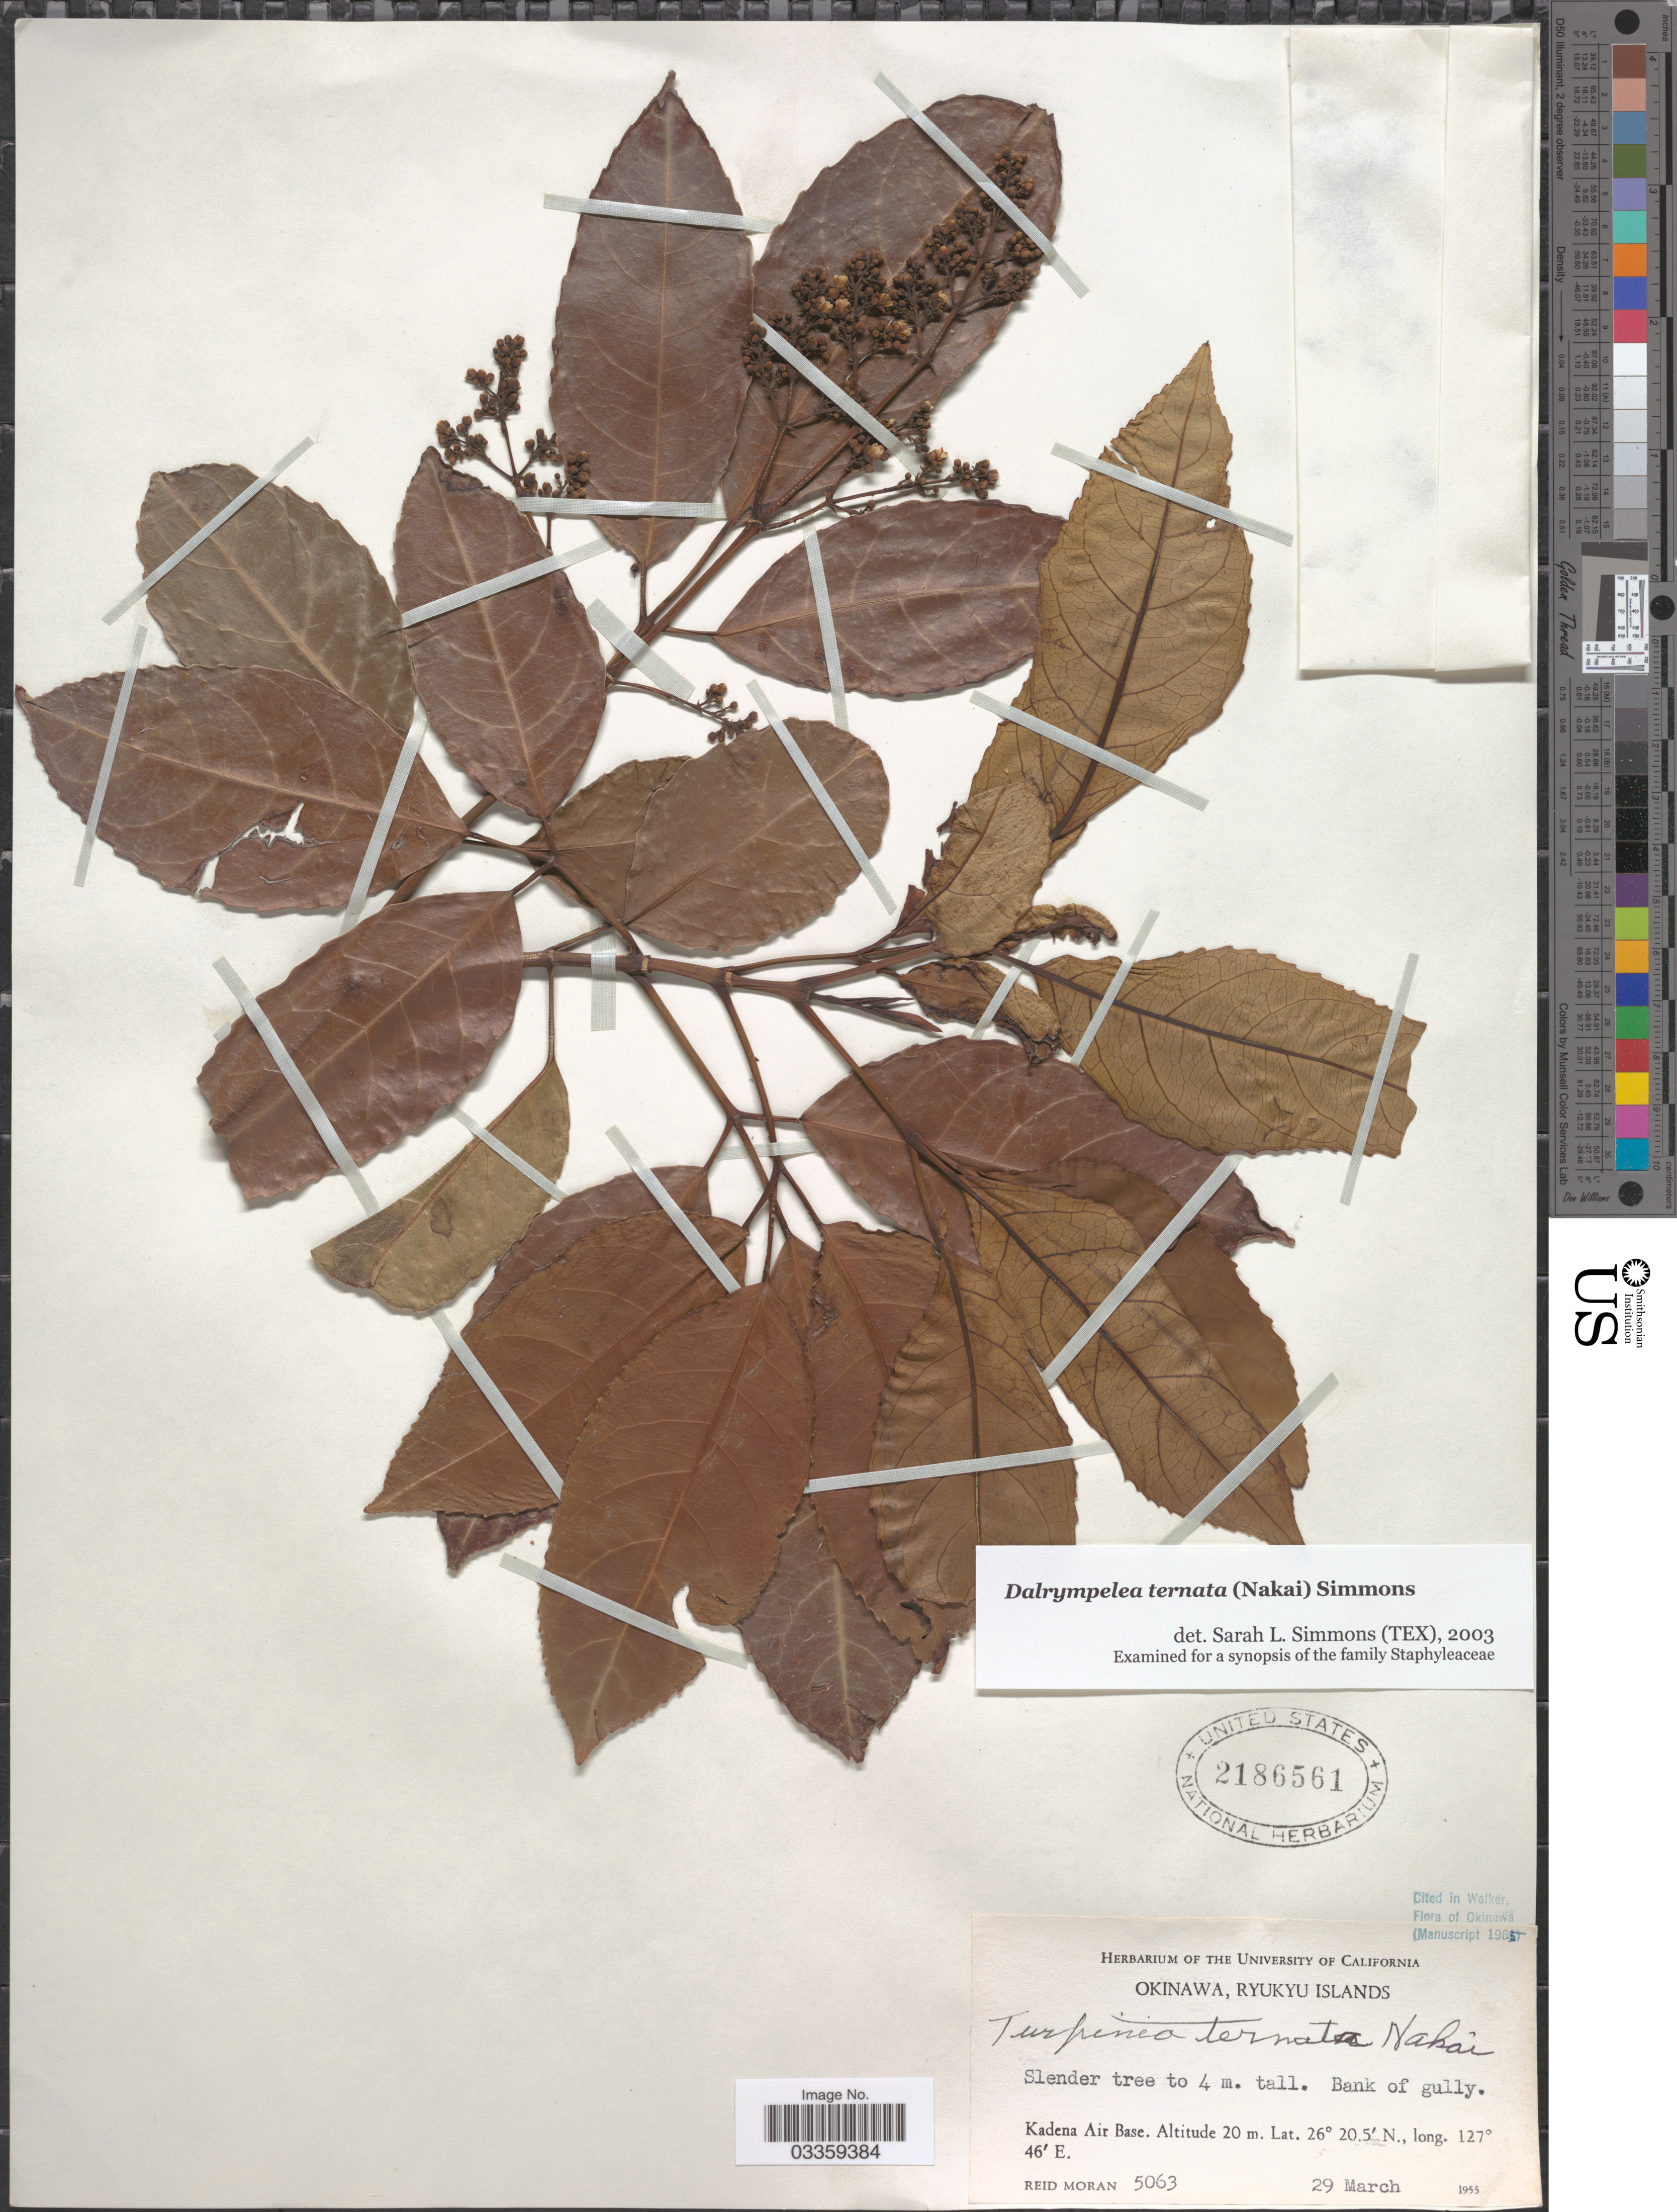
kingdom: Plantae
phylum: Tracheophyta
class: Magnoliopsida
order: Crossosomatales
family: Staphyleaceae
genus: Turpinia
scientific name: Turpinia ternata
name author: Nakai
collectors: R. Moran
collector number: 5063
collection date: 1955-03-29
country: Japan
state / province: Okinawa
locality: Ryukyu Islands. Kadena Air Base.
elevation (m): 20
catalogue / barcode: US 2186561